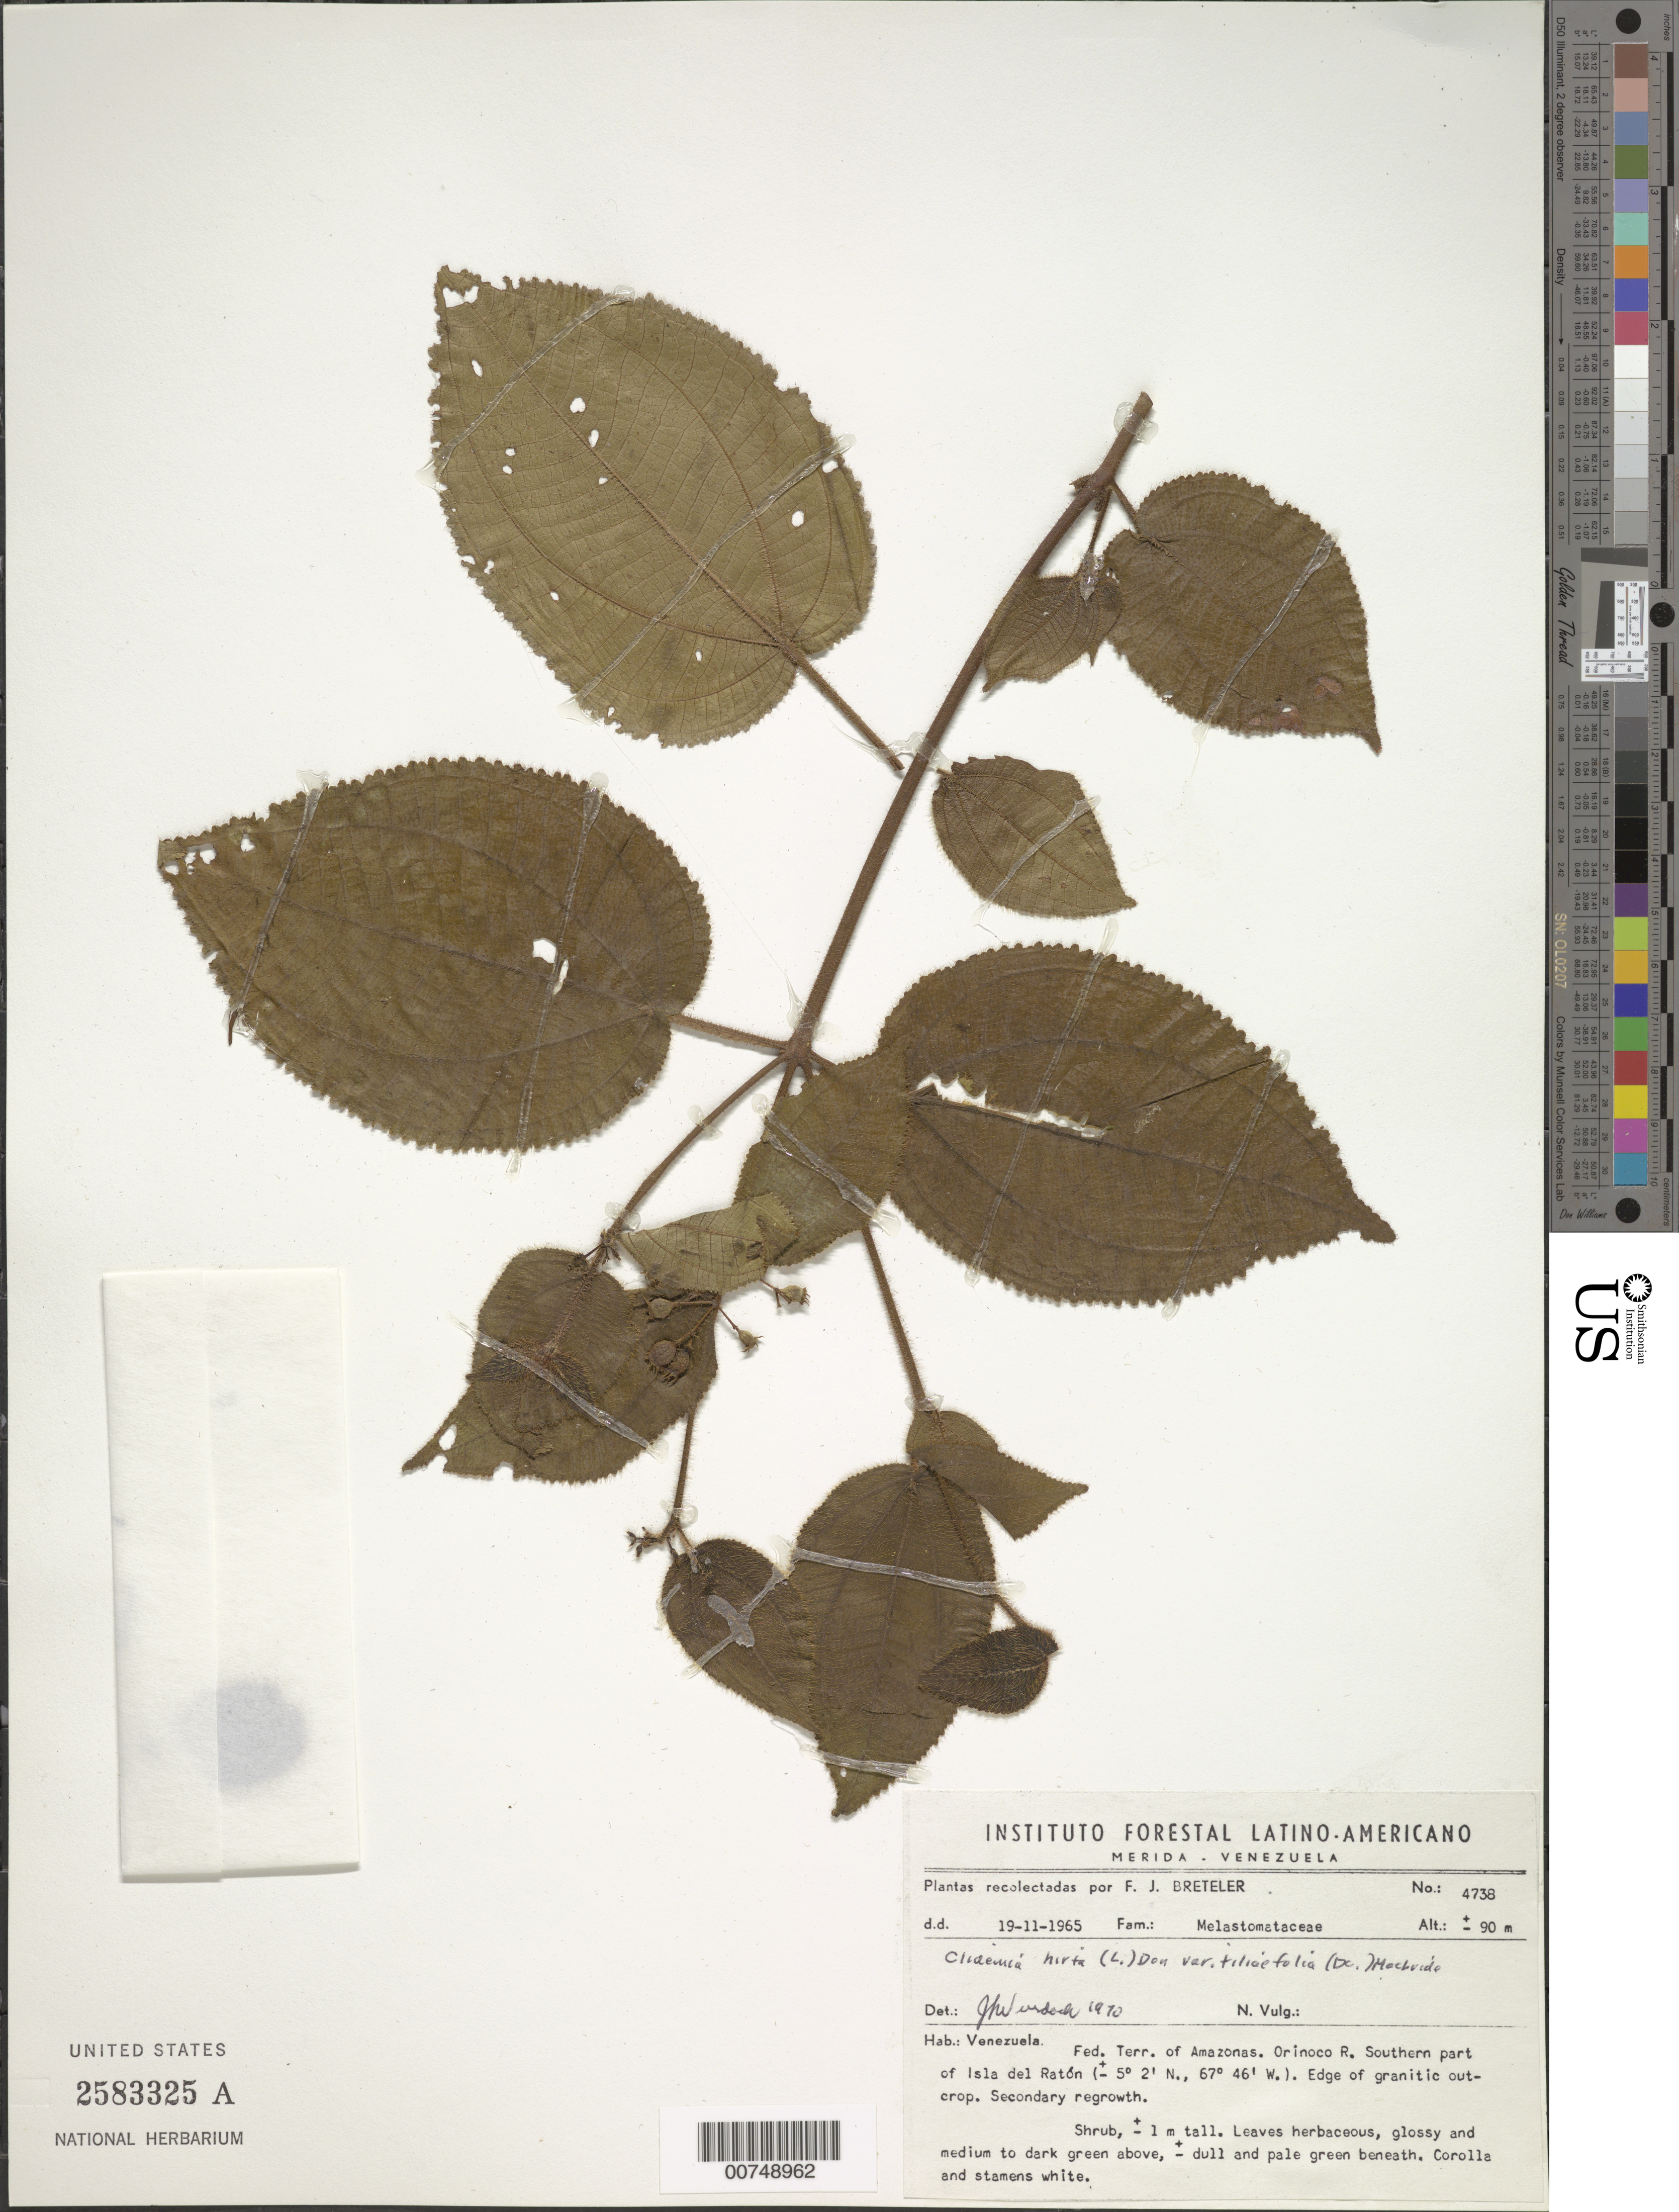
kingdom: Plantae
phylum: Tracheophyta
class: Magnoliopsida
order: Myrtales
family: Melastomataceae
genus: Clidemia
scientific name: Clidemia hirta var. tiliifolia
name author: (DC.) J.F. Macbr.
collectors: F. J. Breteler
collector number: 4738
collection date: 1965-11-19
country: Venezuela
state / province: Amazonas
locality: Fed. Terr. of Amazonas. Orinoco R. Southern part of Isla del Ratón.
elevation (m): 90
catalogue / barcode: US 2583325A